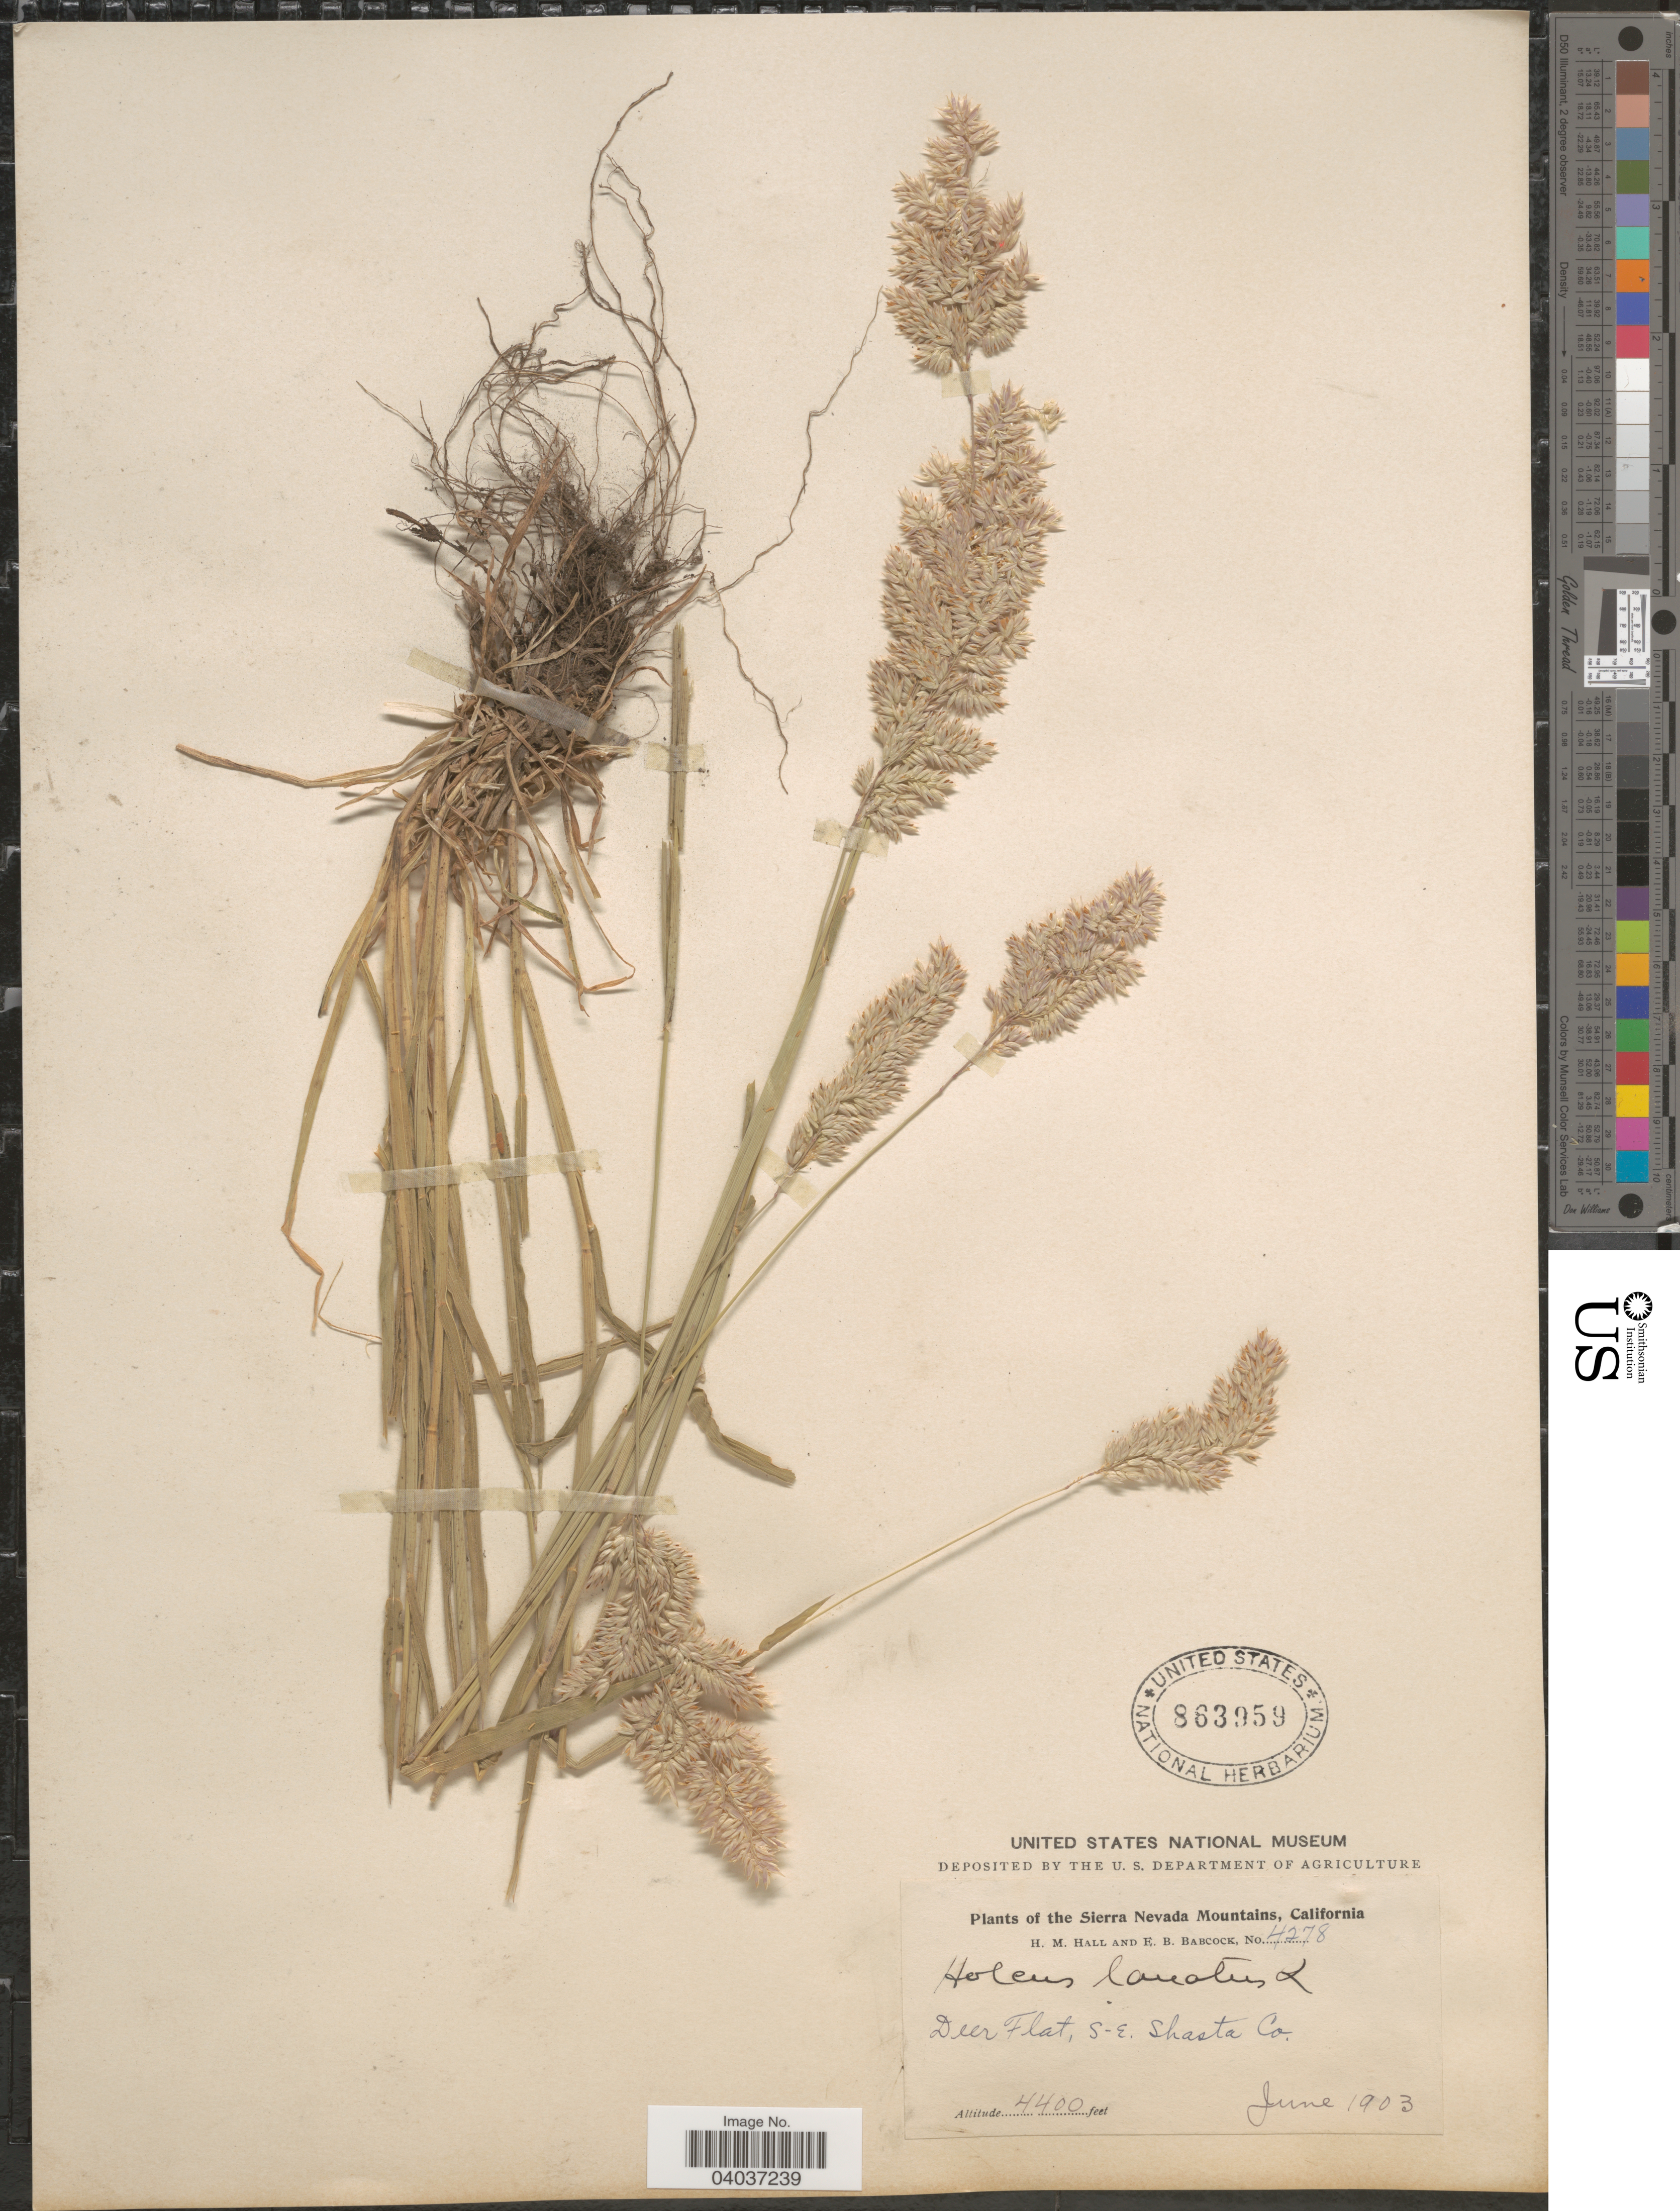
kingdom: Plantae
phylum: Tracheophyta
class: Liliopsida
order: Poales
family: Poaceae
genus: Holcus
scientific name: Holcus lanatus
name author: L.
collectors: H. M. Hall & E. B. Babcock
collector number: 4278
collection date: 1903-06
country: United States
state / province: California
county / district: Shasta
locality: The Sierra Nevada Mountains. Deer Flat, S-E. Shasta Co.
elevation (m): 1341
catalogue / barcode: US 863959